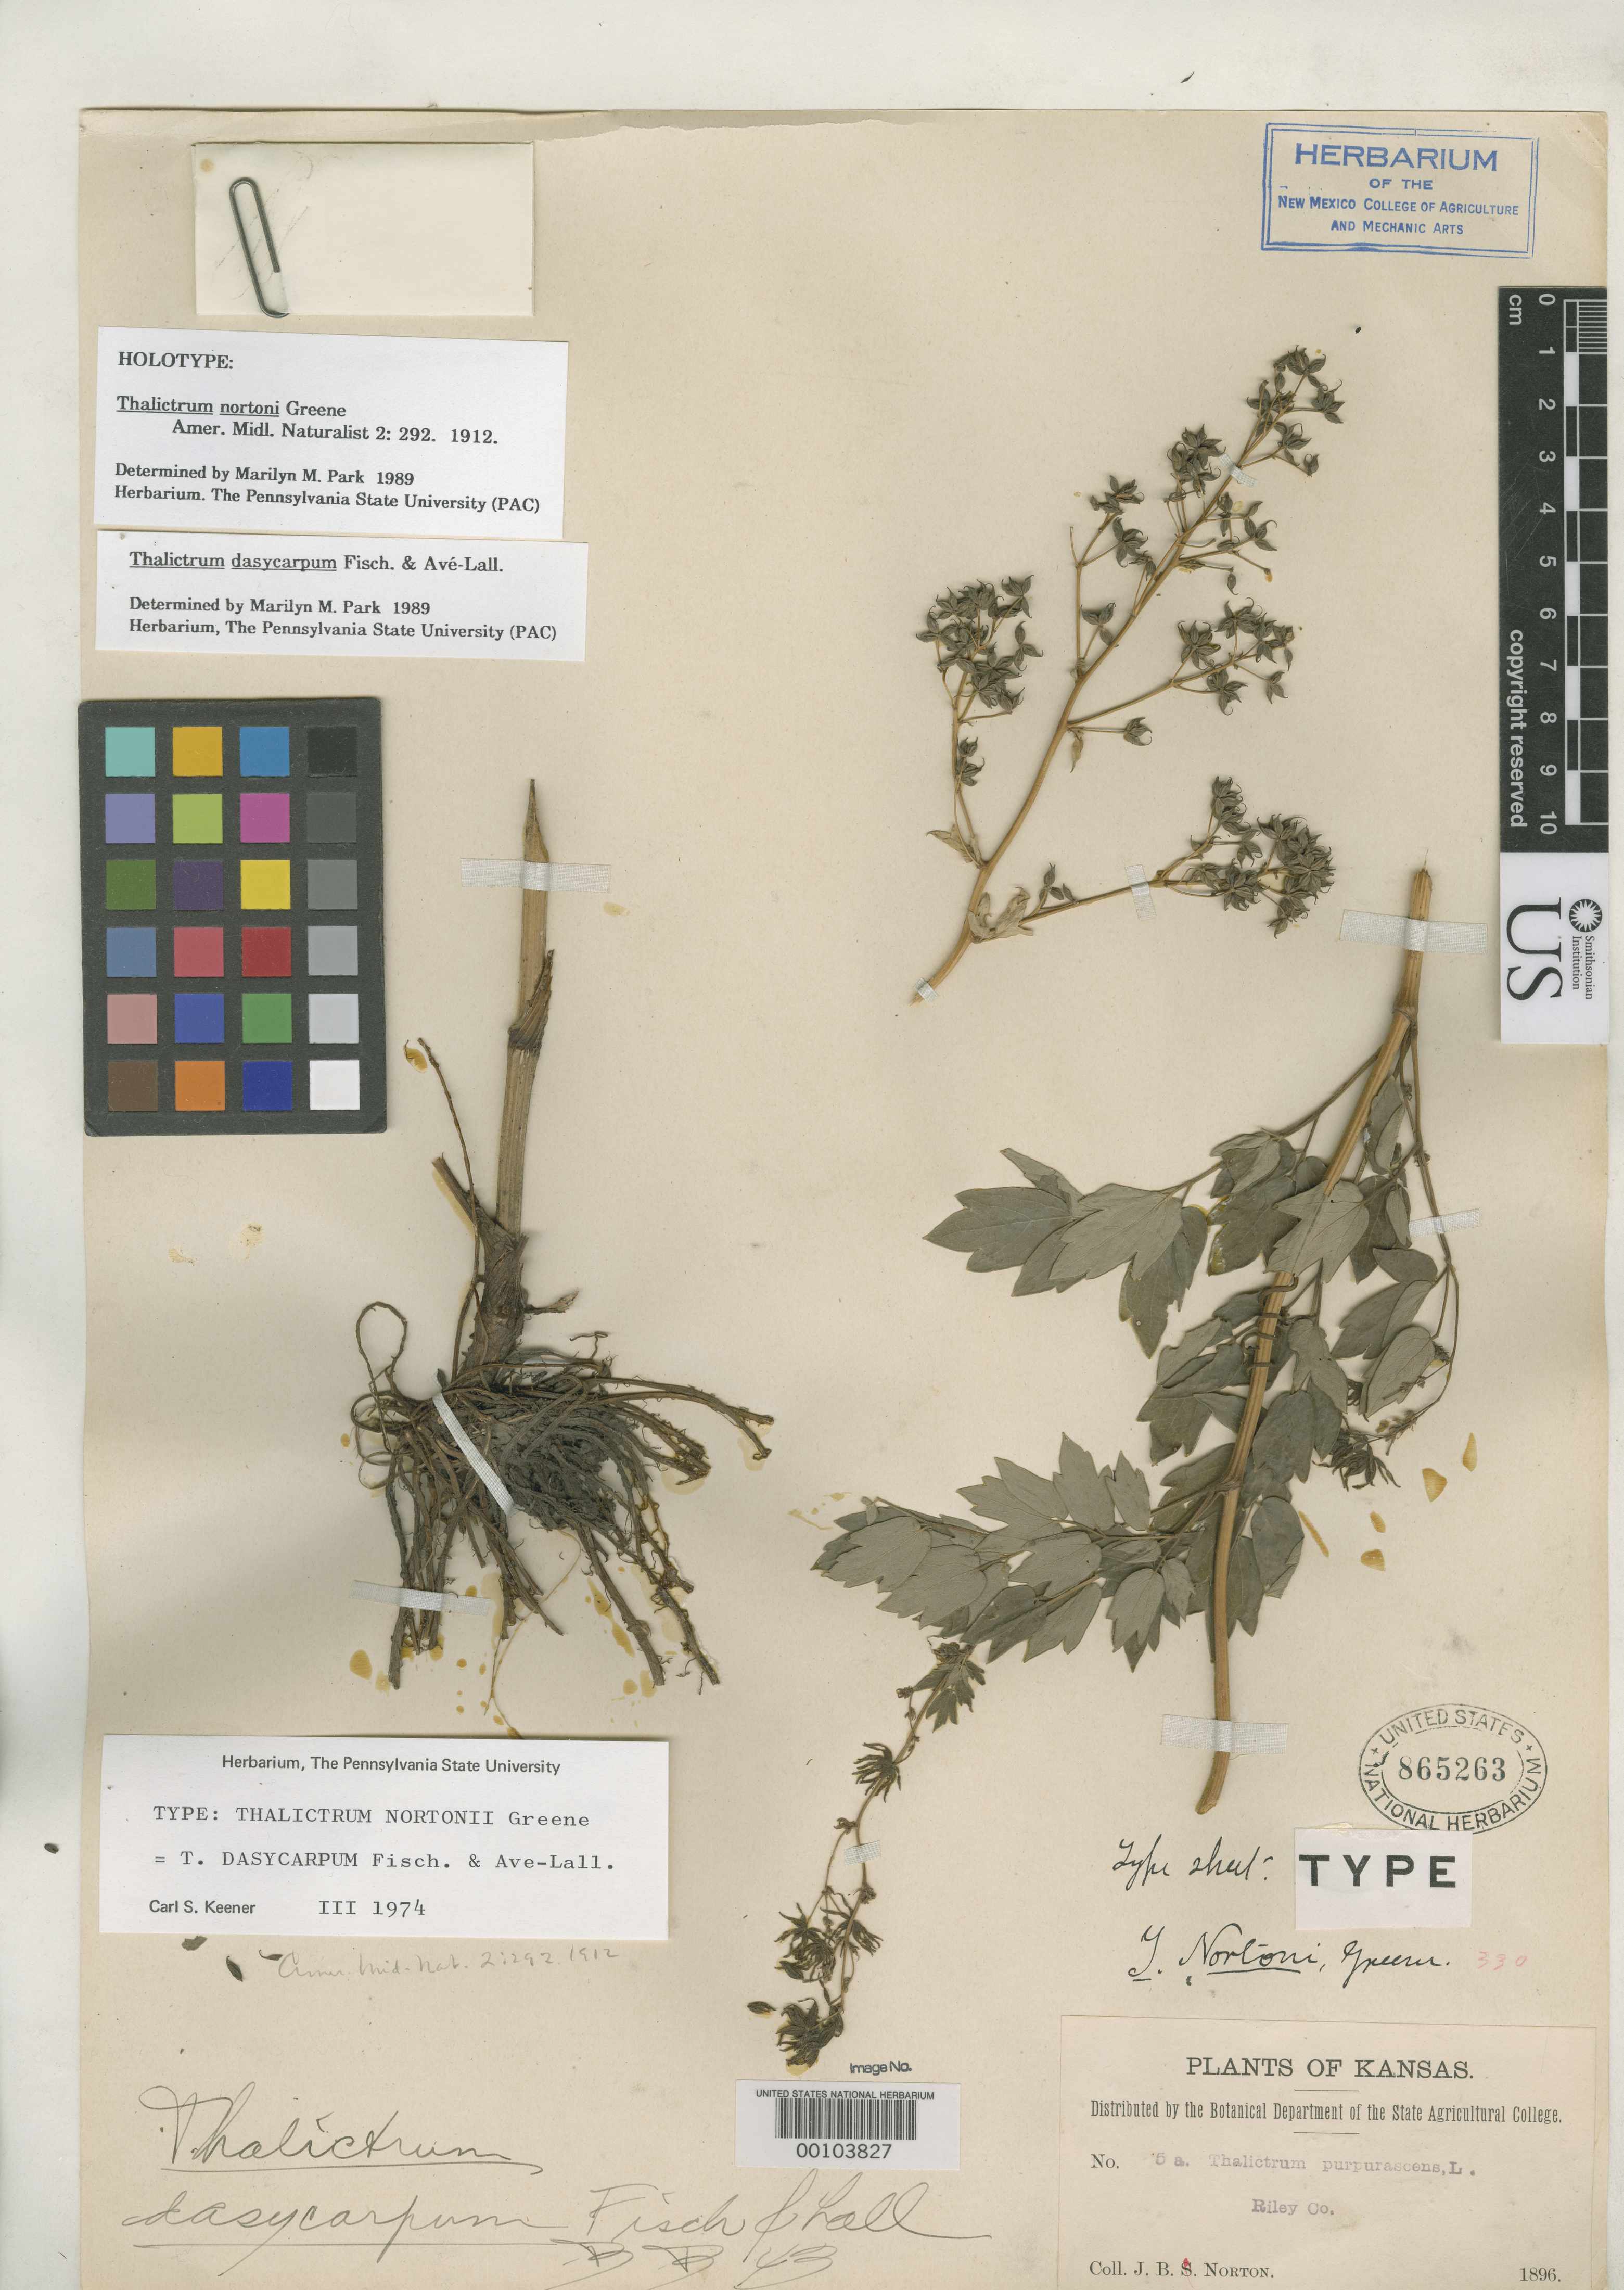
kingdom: Plantae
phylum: Tracheophyta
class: Magnoliopsida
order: Ranunculales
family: Ranunculaceae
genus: Thalictrum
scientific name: Thalictrum nortonii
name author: Greene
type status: Holotype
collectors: J. Norton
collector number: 5a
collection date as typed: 1896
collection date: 1896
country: United States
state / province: Kansas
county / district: Riley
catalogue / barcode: US 865263